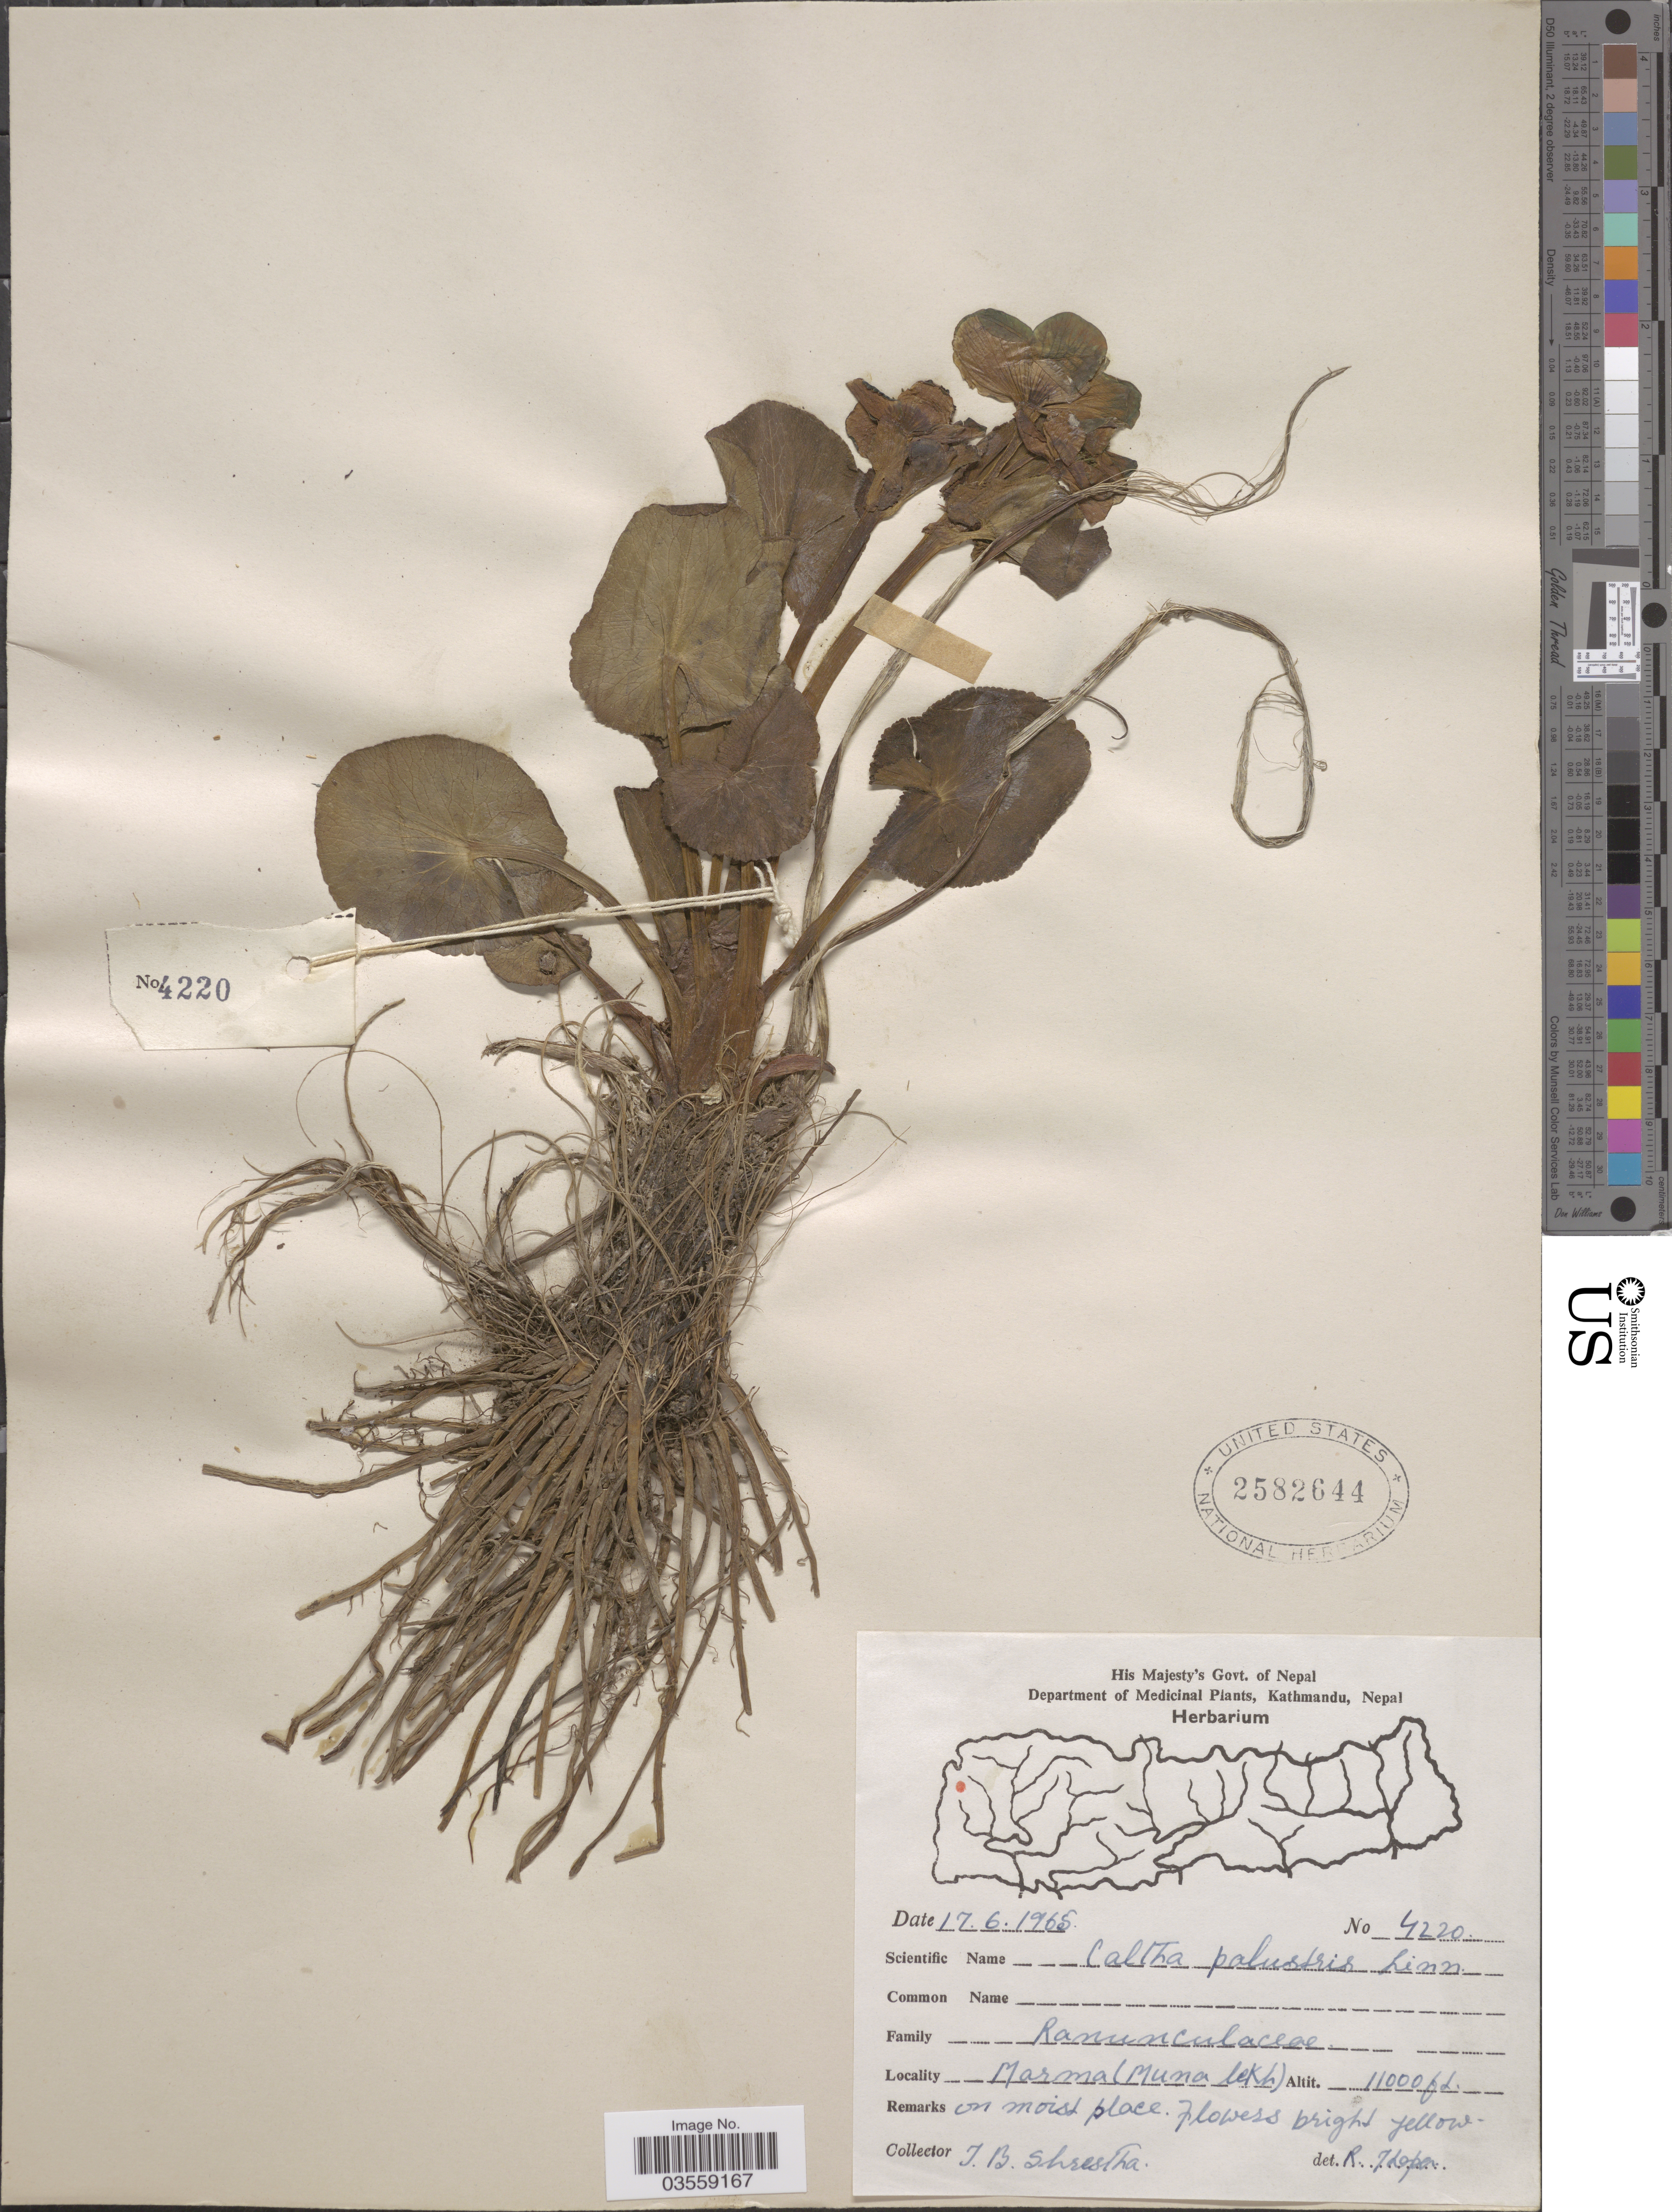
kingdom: Plantae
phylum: Tracheophyta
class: Magnoliopsida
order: Ranunculales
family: Ranunculaceae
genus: Caltha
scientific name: Caltha palustris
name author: L.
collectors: T. B. Shrestha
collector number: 4220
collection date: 1965-06-17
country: Nepal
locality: Marma (Muna lekh).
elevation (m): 3353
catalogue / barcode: US 2582644